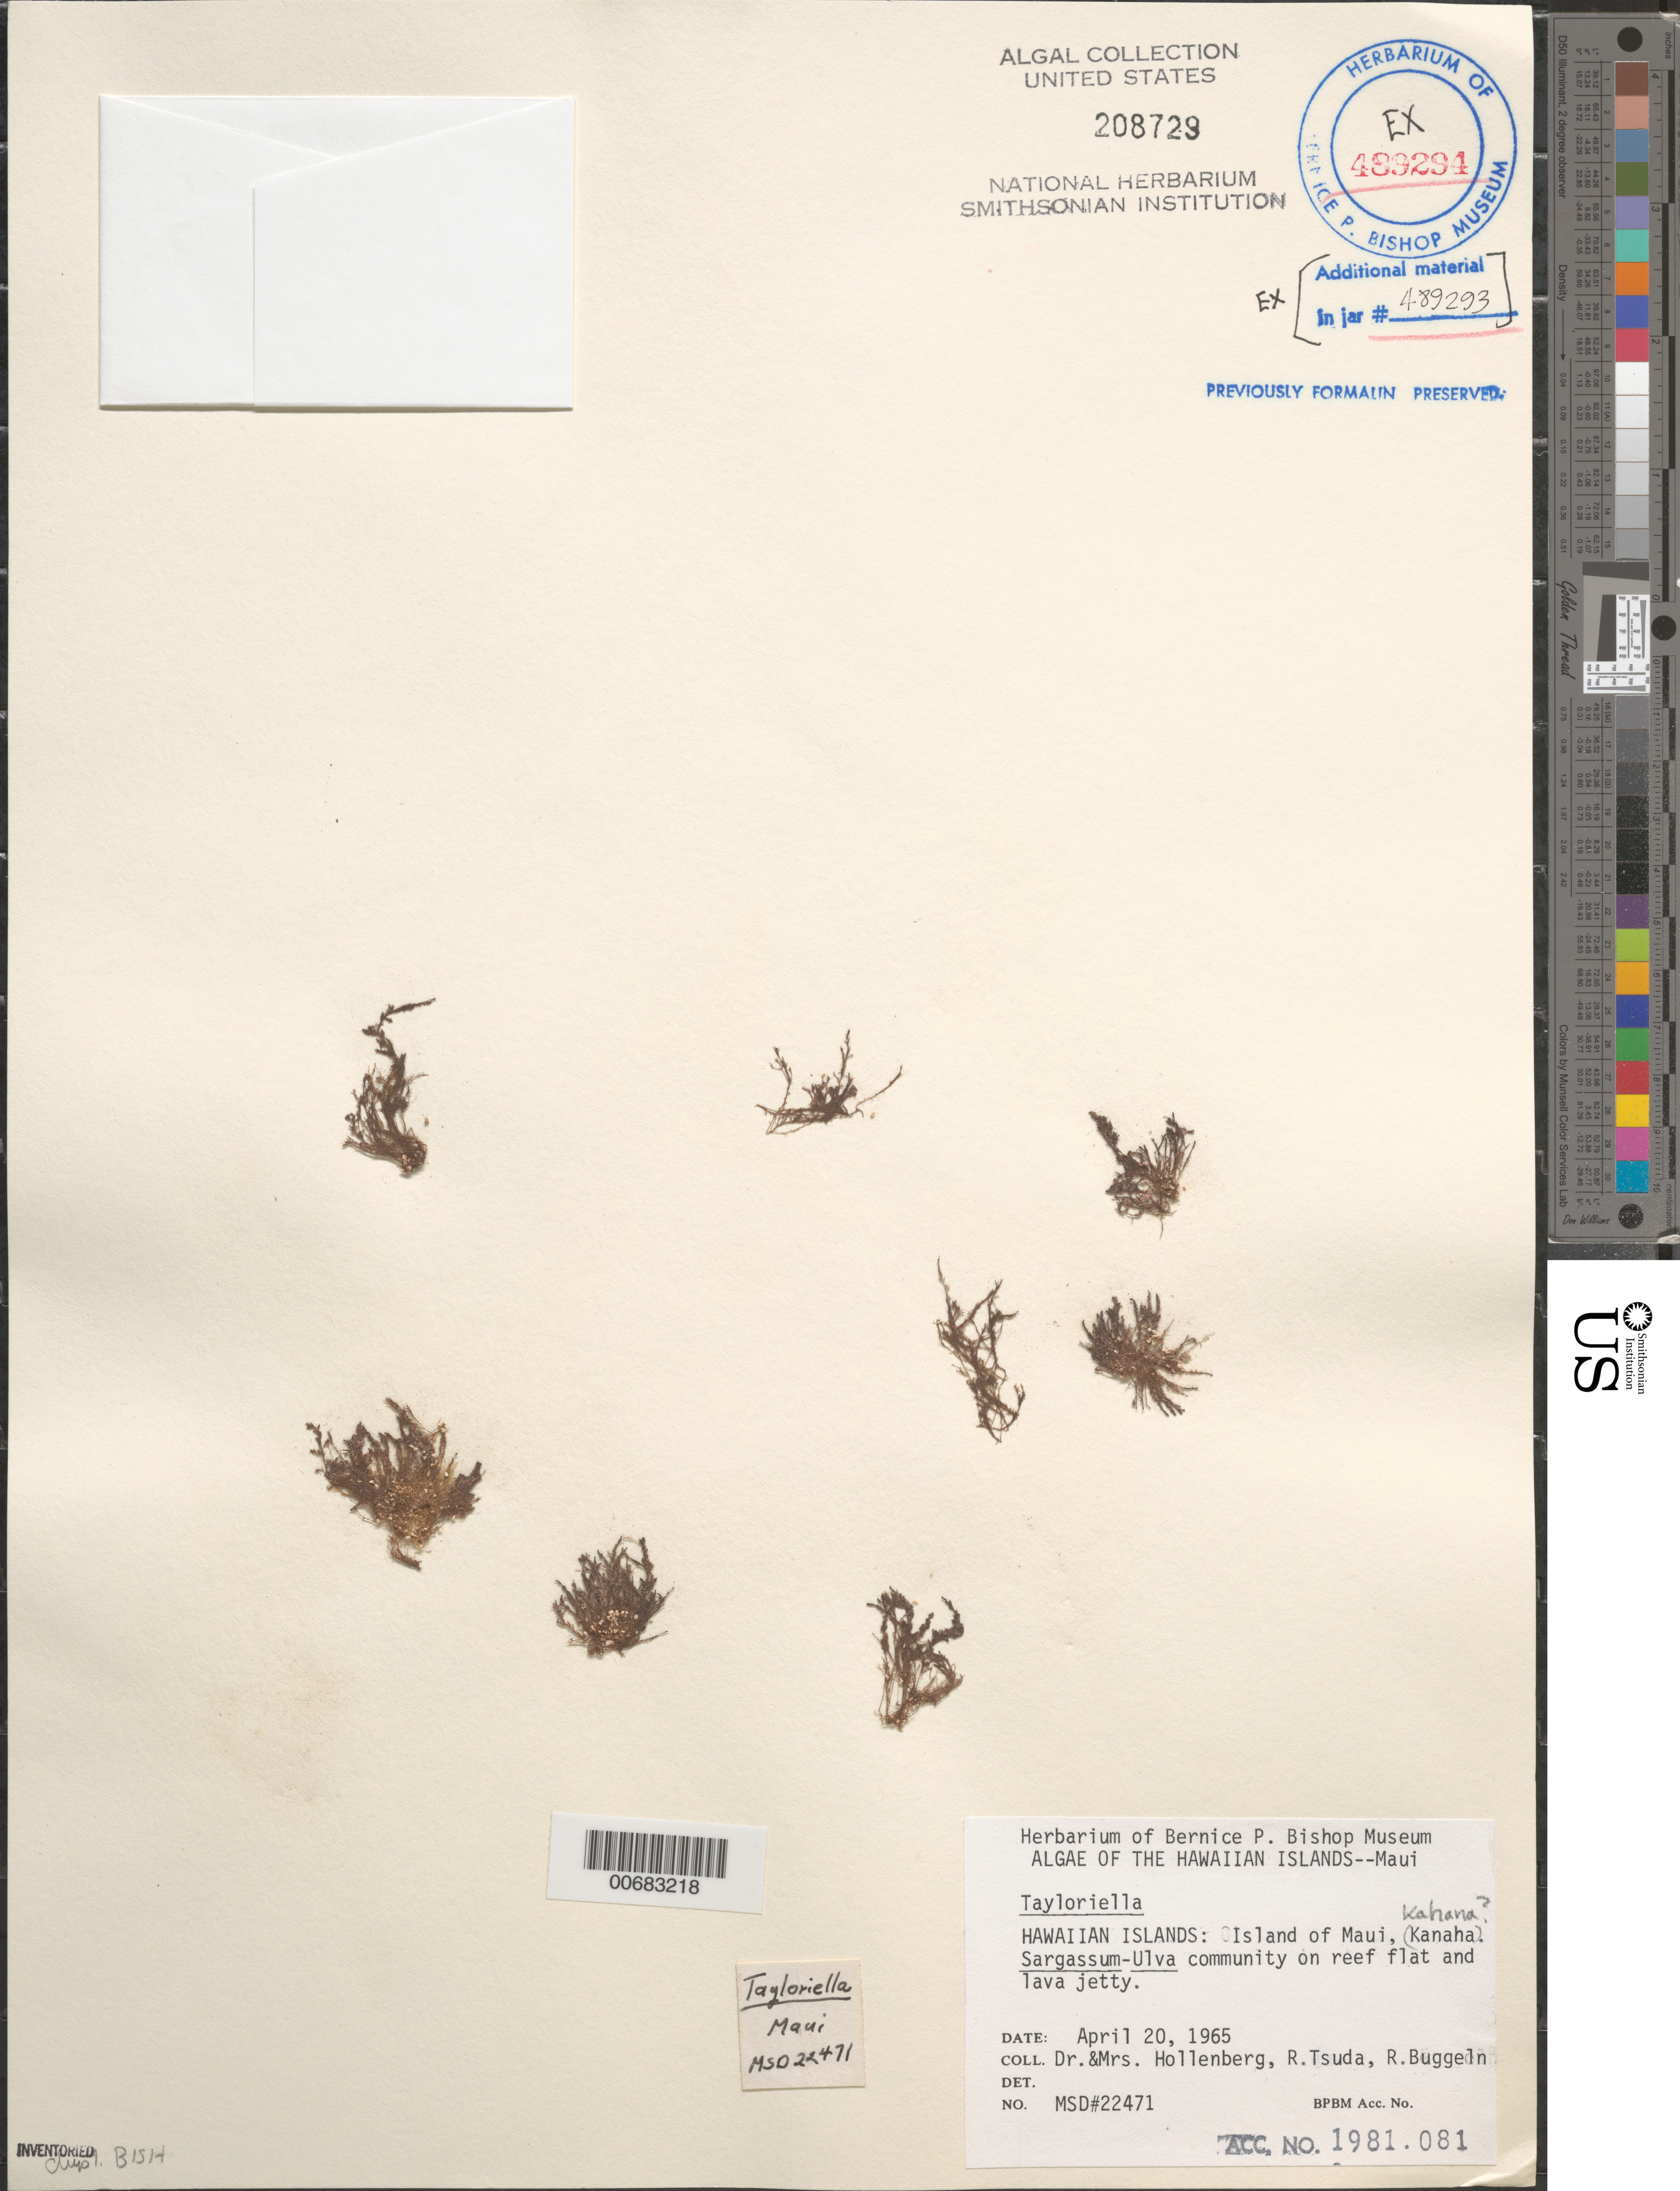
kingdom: Plantae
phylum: Rhodophyta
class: Florideophyceae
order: Ceramiales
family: Rhodomelaceae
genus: Tayloriella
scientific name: Tayloriella sp.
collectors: G. Hollenberg, R. Tsuda, R. Buggeln & M. Hollenberg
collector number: MSD 22471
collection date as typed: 20 Apr 1965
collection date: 1965-04-20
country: United States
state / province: Hawaii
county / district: Maui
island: Maui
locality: Kahana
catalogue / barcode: US 208729